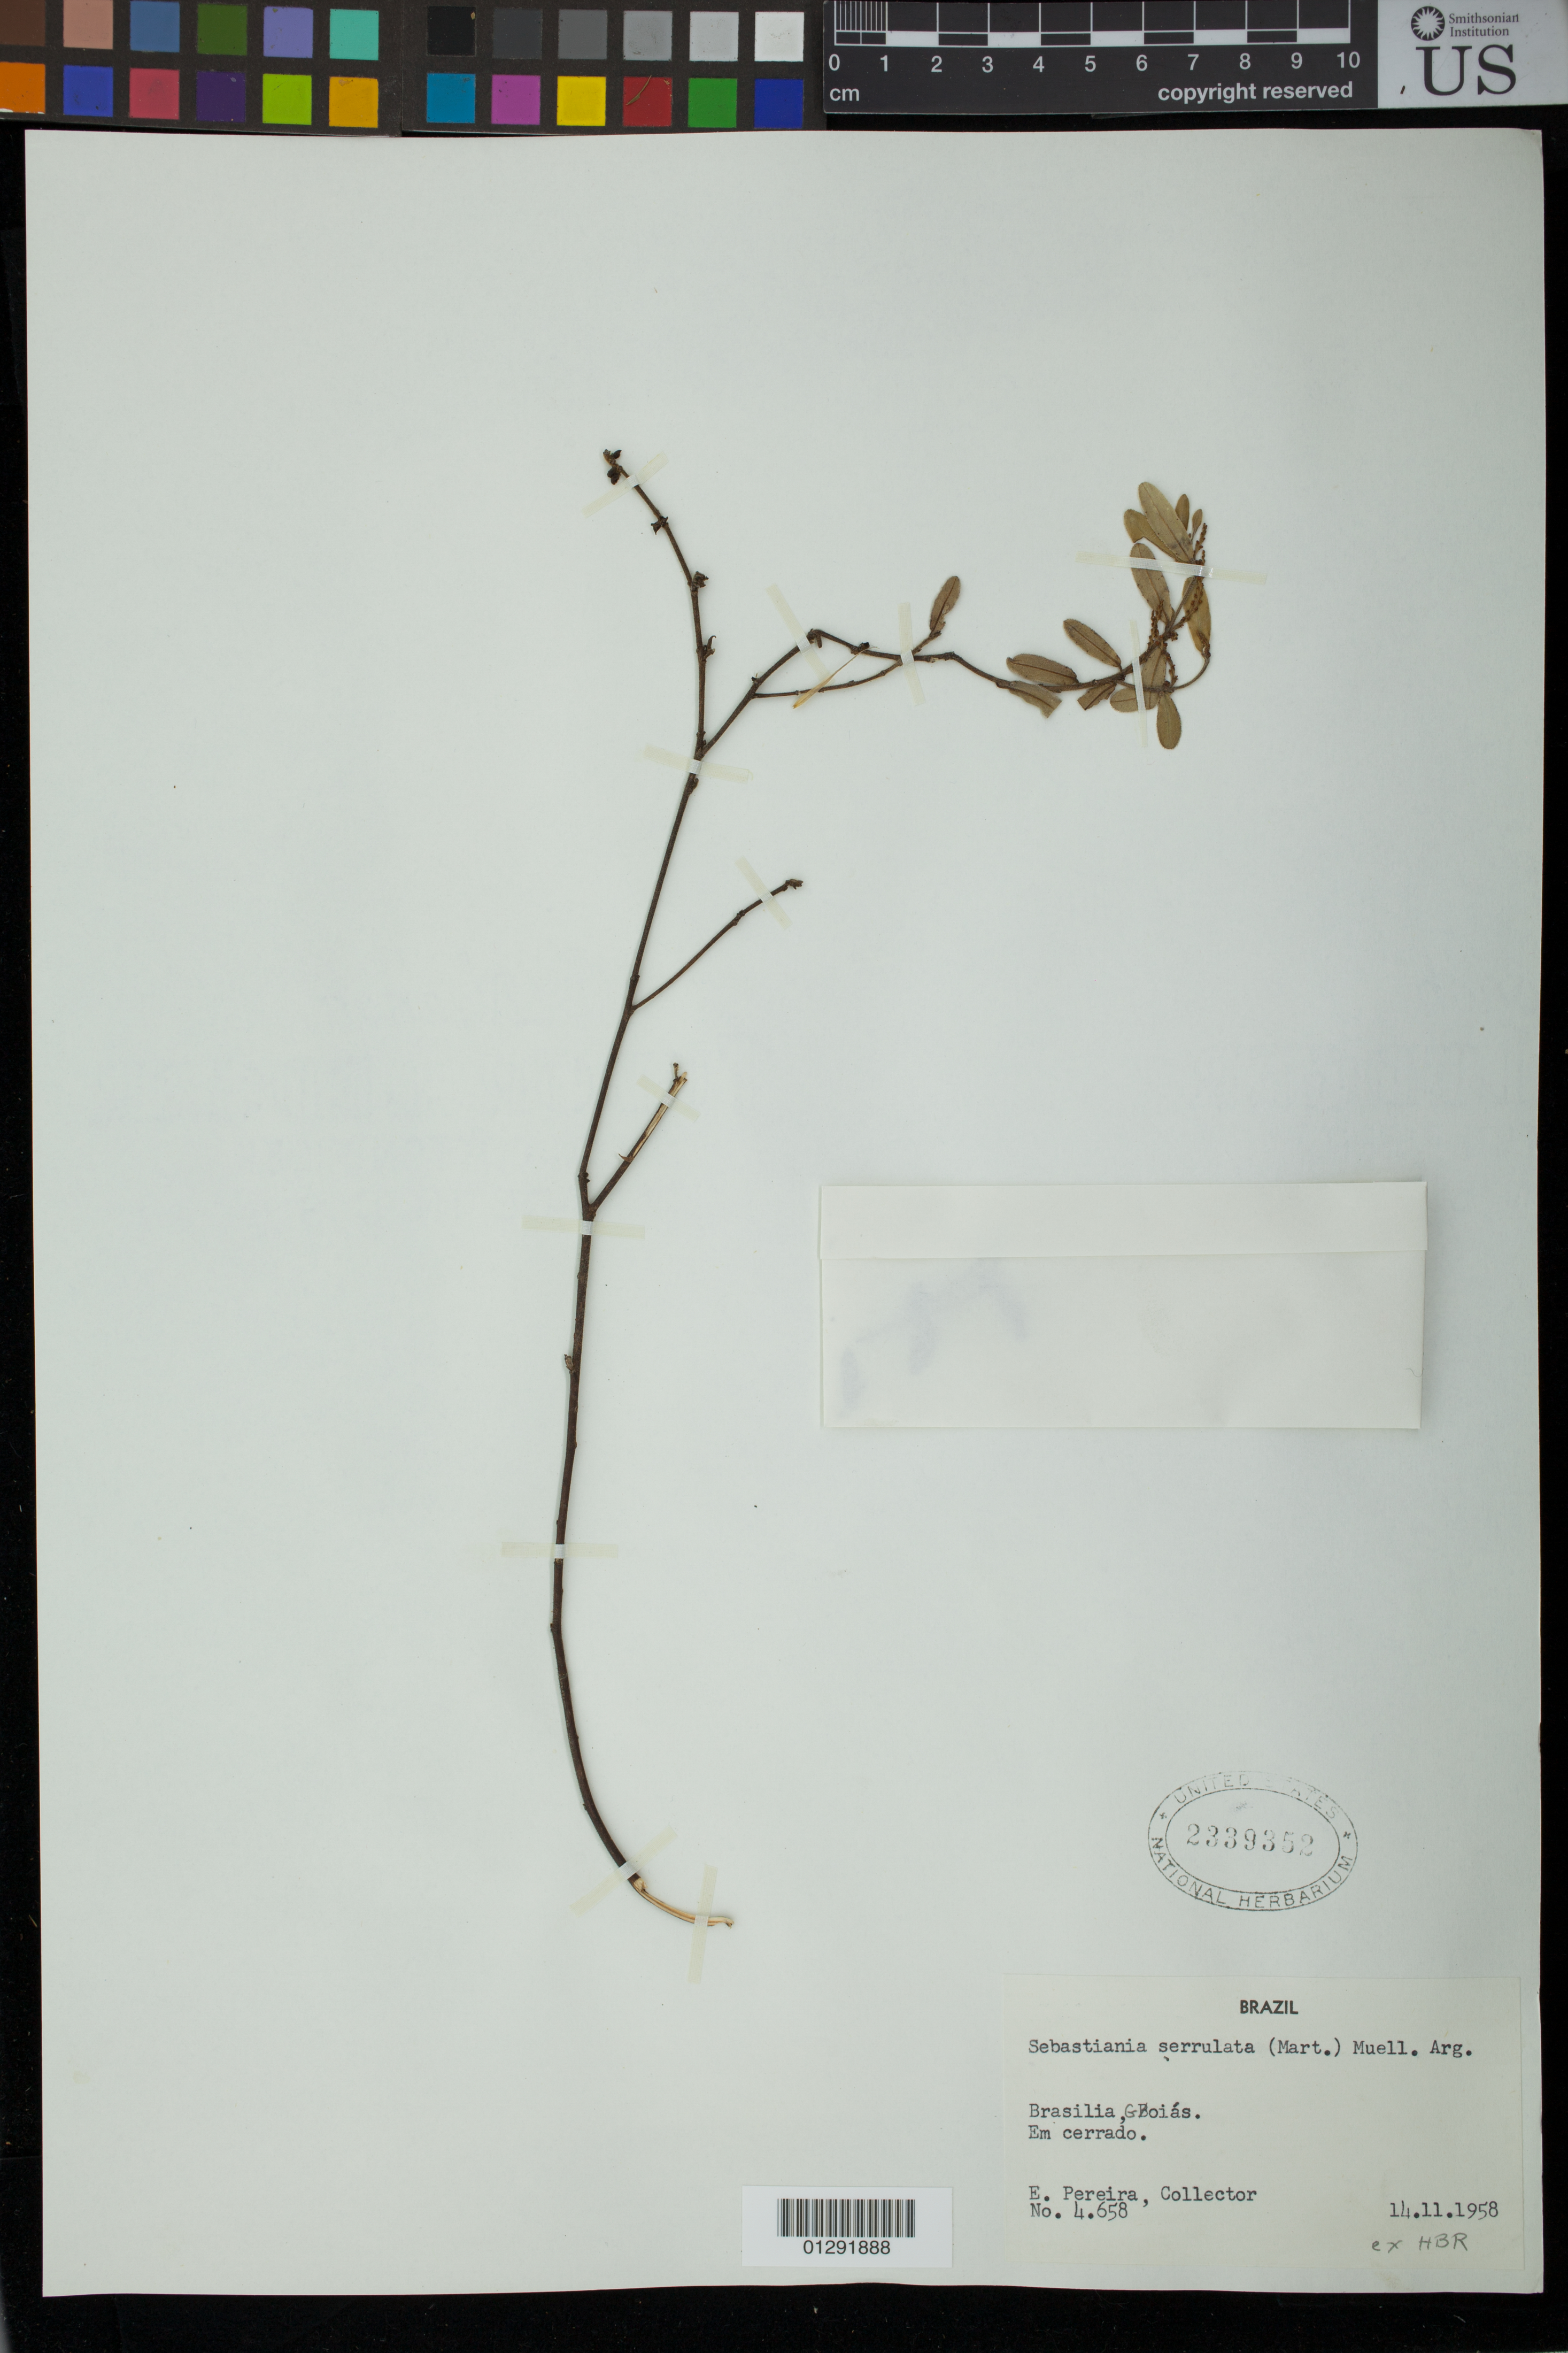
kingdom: Plantae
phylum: Tracheophyta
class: Magnoliopsida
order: Malpighiales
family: Euphorbiaceae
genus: Sebastiania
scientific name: Sebastiania serrulata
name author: (Mart.) Müll. Arg.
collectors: E. Pereira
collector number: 4658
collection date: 1958-11-14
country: Brazil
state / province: Goias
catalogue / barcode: US 2339352